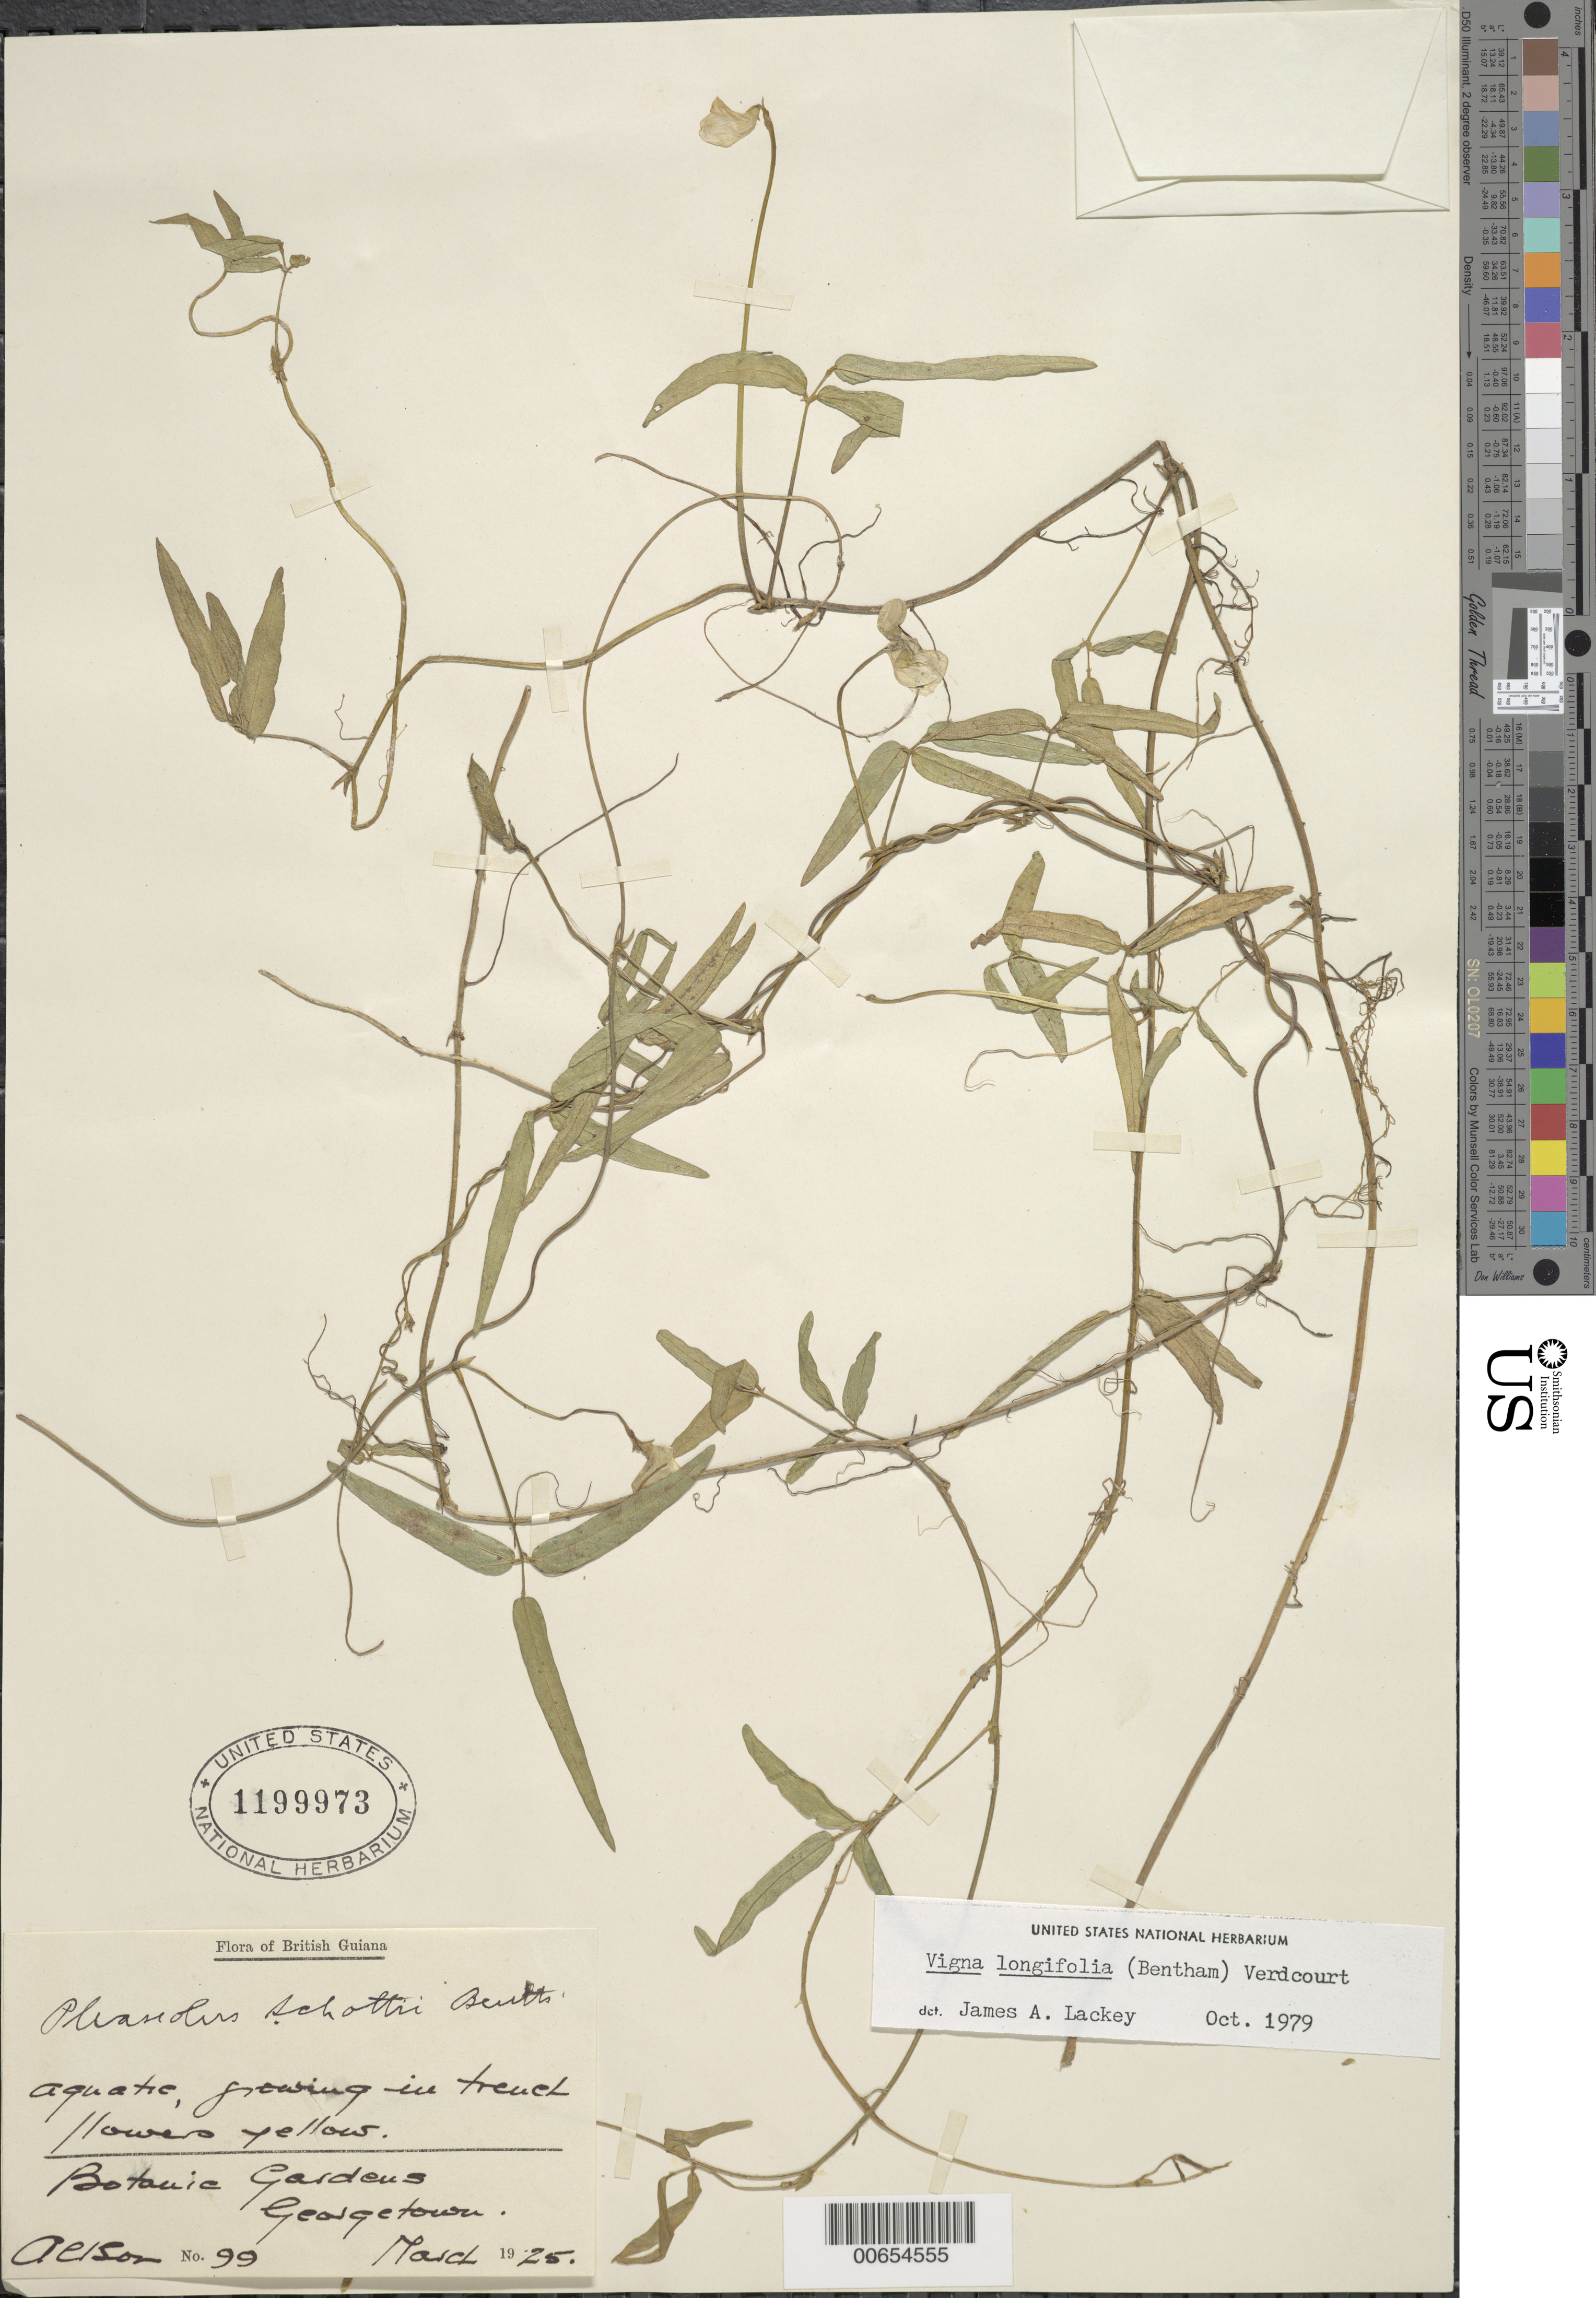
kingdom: Plantae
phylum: Tracheophyta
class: Magnoliopsida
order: Fabales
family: Fabaceae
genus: Vigna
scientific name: Vigna longifolia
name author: (Benth.) Verdc.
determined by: Lackey, James A.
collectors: R. Altson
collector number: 99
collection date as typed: Mar-25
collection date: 1925-03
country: Guyana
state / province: Demerara-Mahaica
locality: Georgetown, Botanic Gardens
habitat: Aquatic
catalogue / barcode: US 1199973